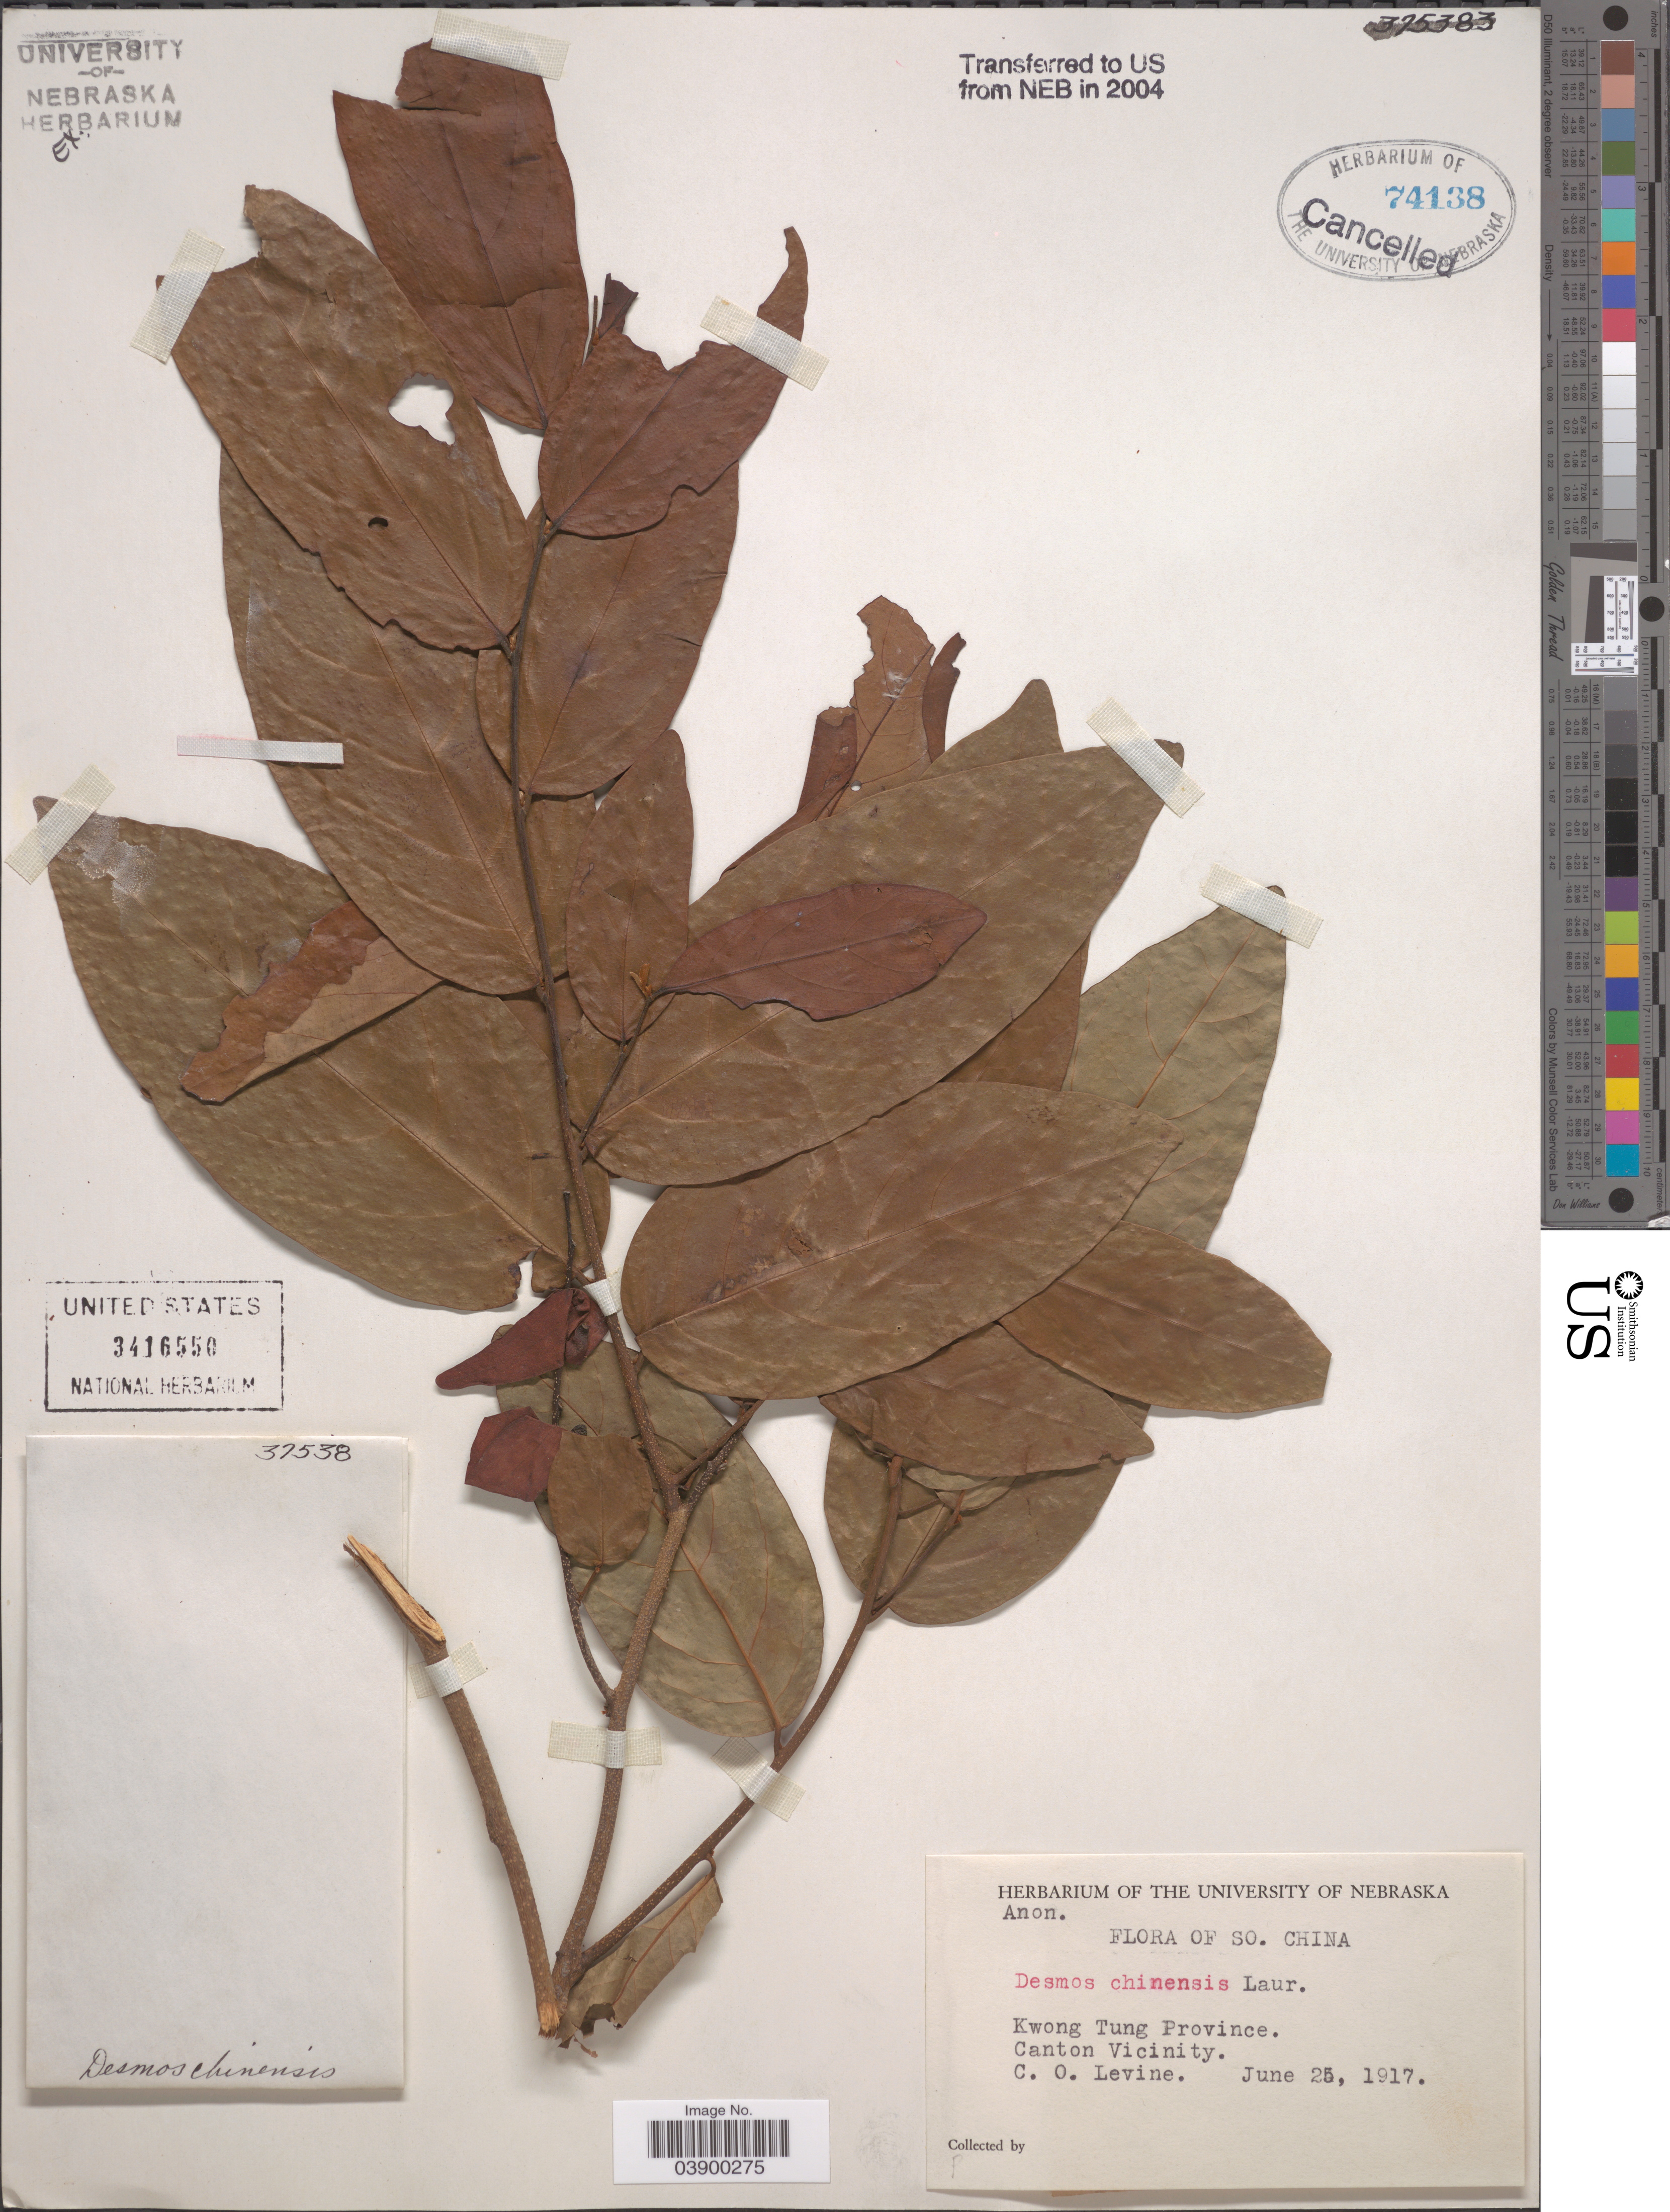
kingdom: Plantae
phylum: Tracheophyta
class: Magnoliopsida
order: Magnoliales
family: Annonaceae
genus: Desmos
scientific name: Desmos chinensis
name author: Lour.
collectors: C. O. Levine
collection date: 1917-06-25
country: China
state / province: Guangdong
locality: So. China. Kwong Tung Province. Canton Vicinity.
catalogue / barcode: US 3416550